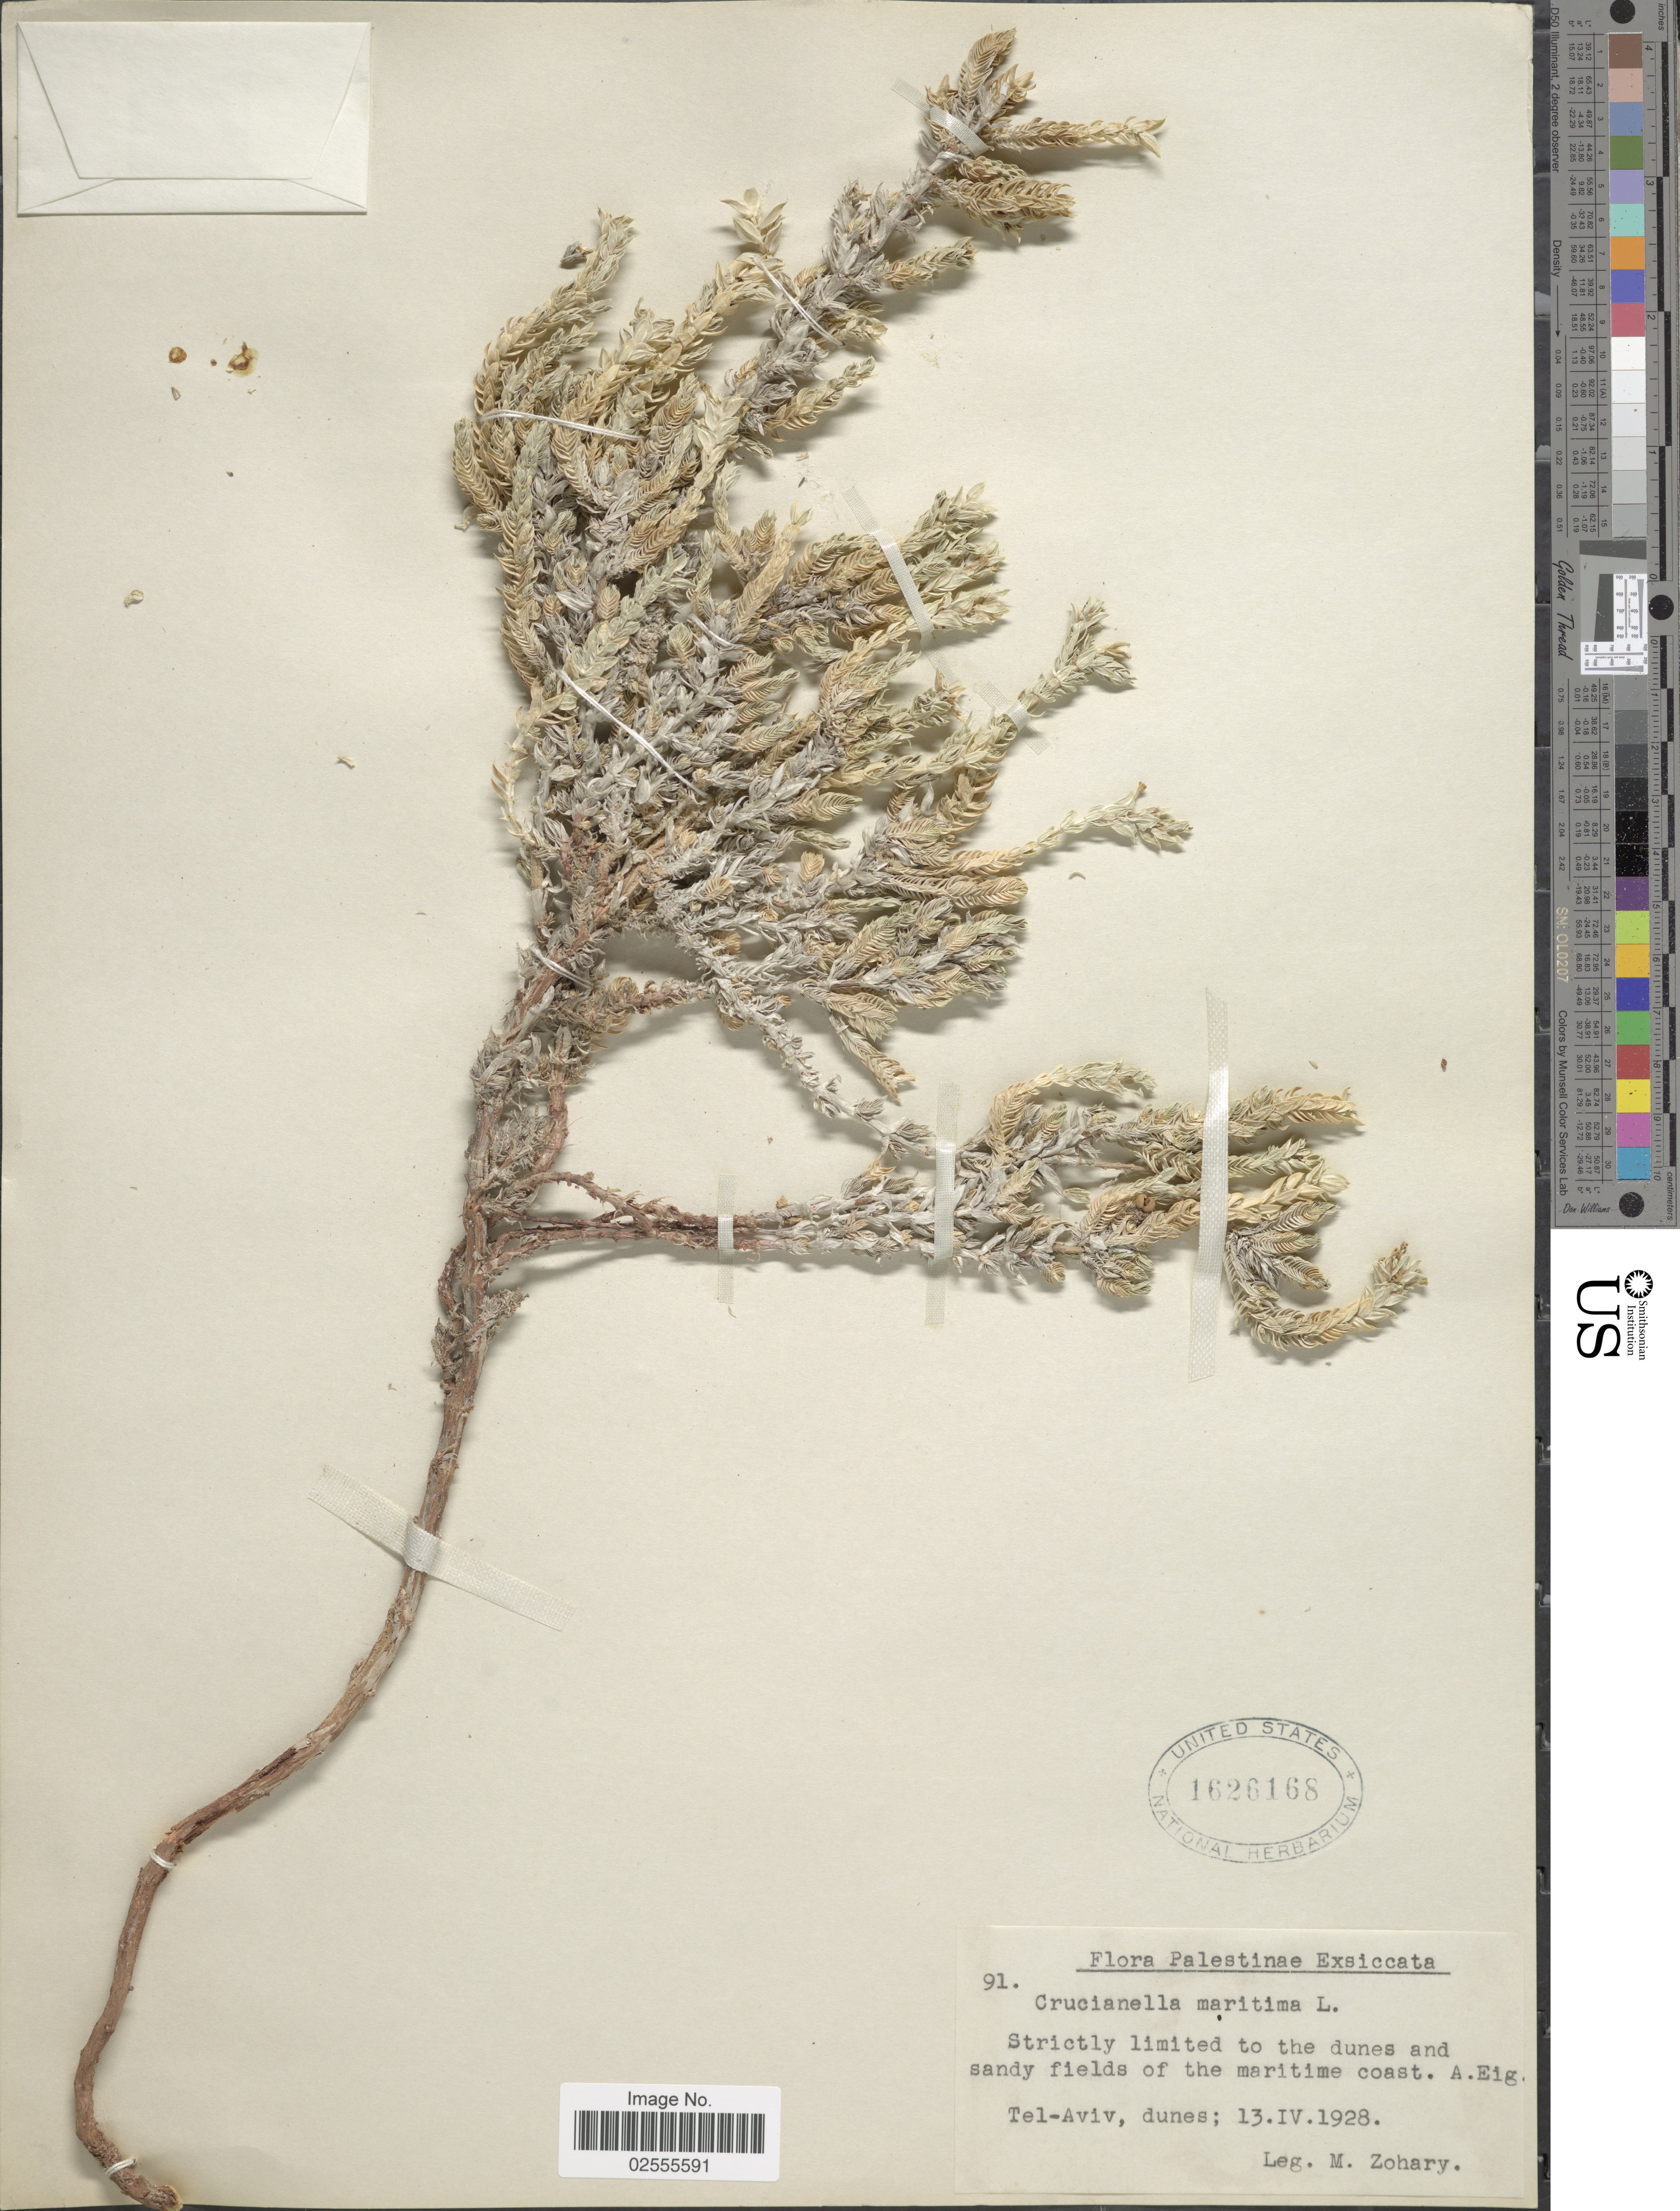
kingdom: Plantae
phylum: Tracheophyta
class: Magnoliopsida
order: Gentianales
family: Rubiaceae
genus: Crucianella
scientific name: Crucianella maritima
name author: L.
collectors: M. Zohary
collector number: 91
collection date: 1928-04-13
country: Israel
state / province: Tel Aviv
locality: Palestinae, strictly limited to the dunes and sandy fields of the maritime coast.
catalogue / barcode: US 1626168